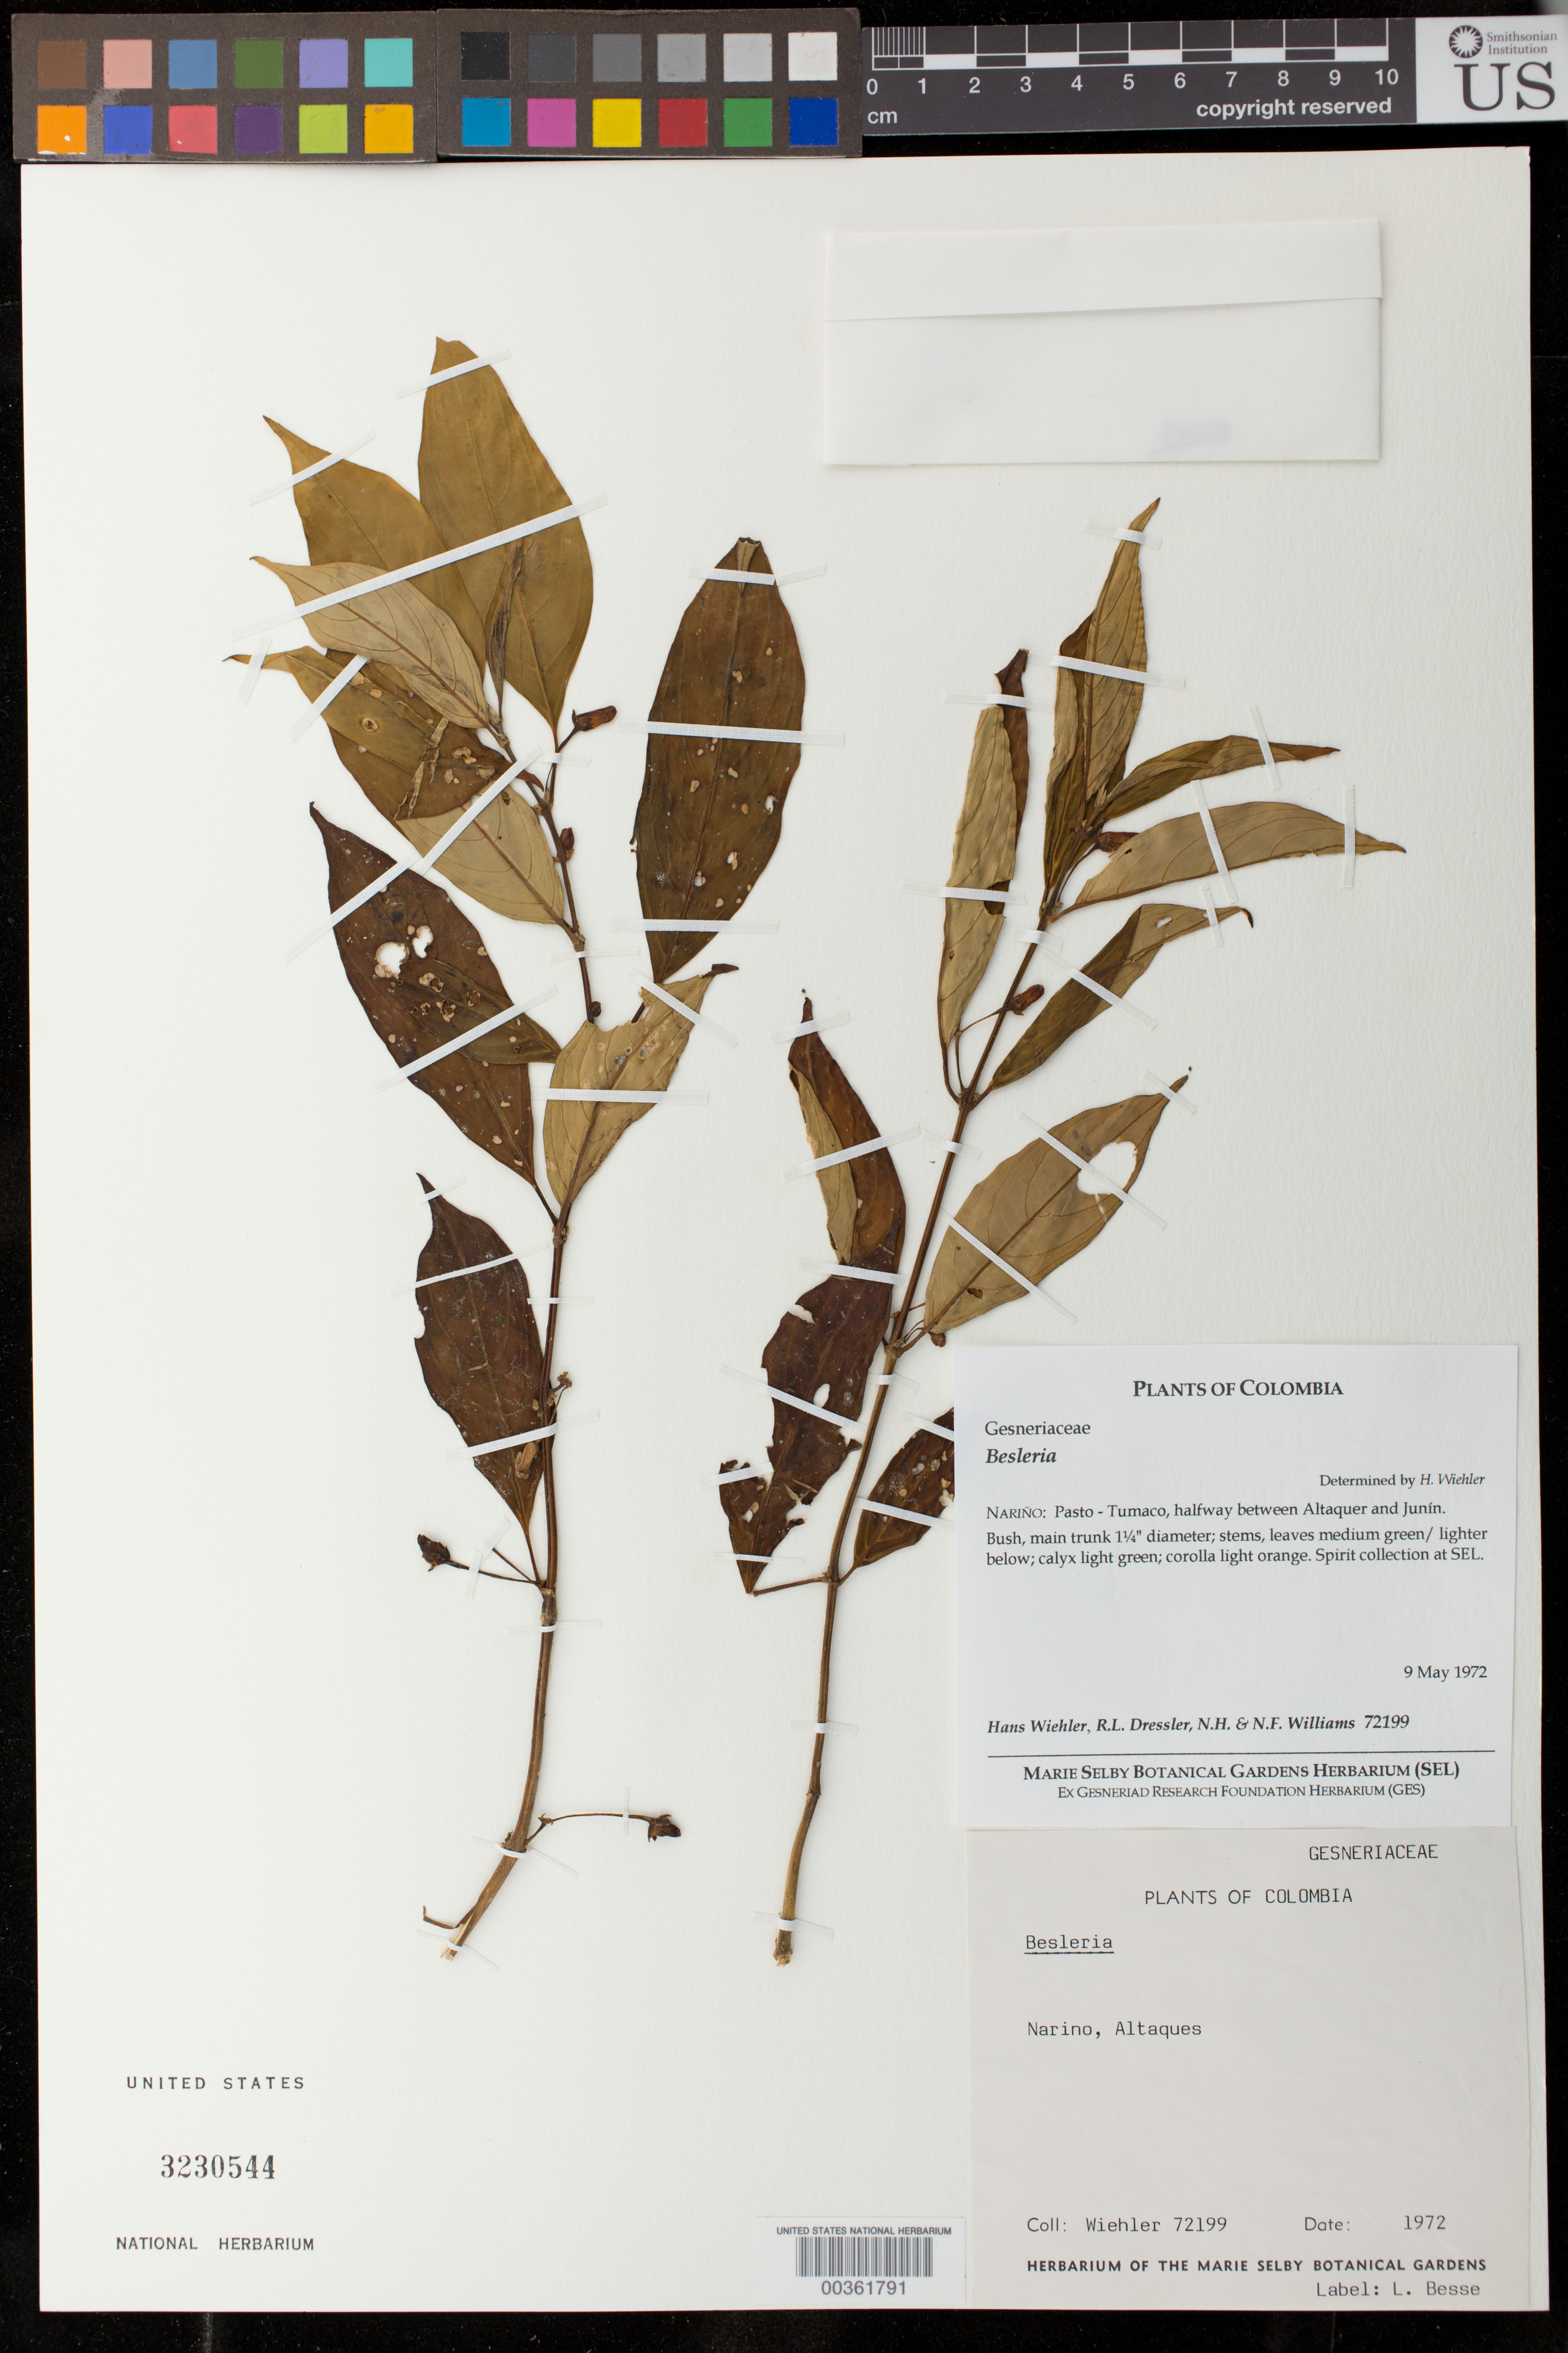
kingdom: Plantae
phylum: Tracheophyta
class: Magnoliopsida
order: Lamiales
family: Gesneriaceae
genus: Besleria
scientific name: Besleria sp.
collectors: H. J. Wiehler, R. Dressler, N. Williams & N. Williams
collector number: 72199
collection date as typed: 9 May 1972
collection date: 1972-05-09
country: Colombia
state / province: Nariño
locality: Pasto-Tumaco, halfway between Altaquer and Junin.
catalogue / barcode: US 3230544